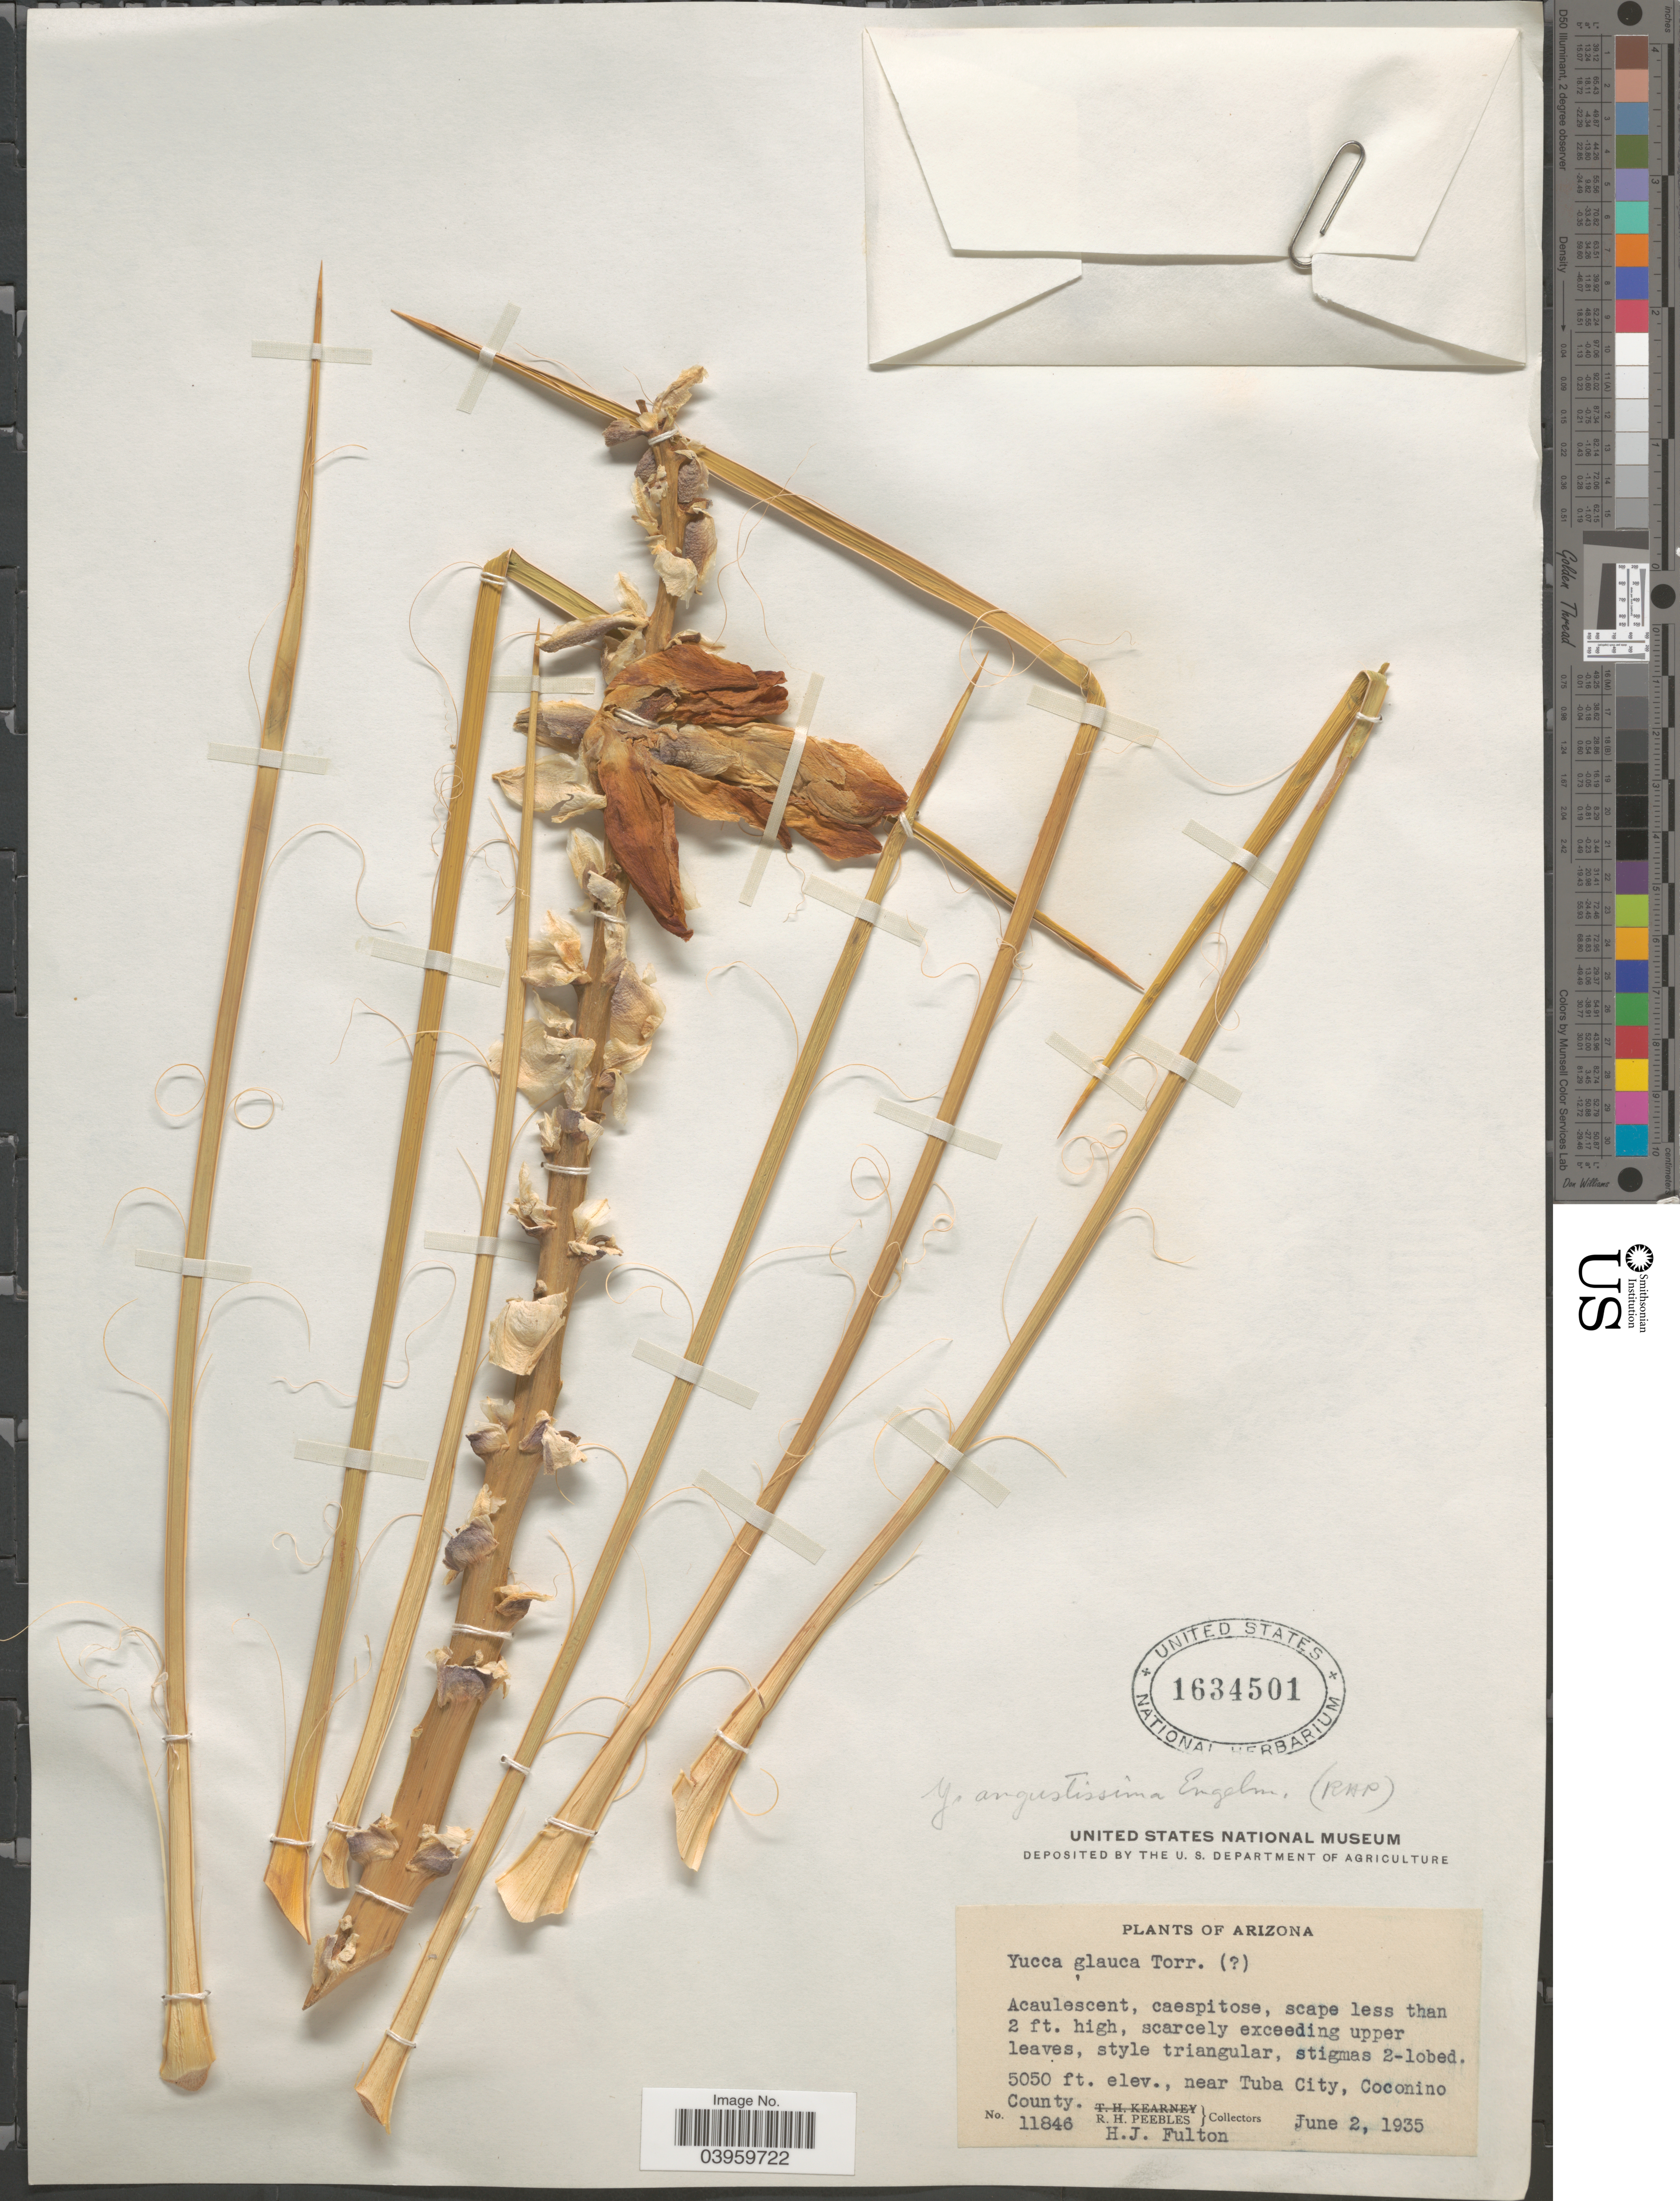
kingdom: Plantae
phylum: Tracheophyta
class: Liliopsida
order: Asparagales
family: Asparagaceae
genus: Yucca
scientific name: Yucca angustissima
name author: Engelm. ex Trel.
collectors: R. H. Peebles & H. Fulton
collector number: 11846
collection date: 1935-06-02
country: United States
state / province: Arizona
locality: Near Tuba City, Coconino County.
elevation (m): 1539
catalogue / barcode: US 1634501